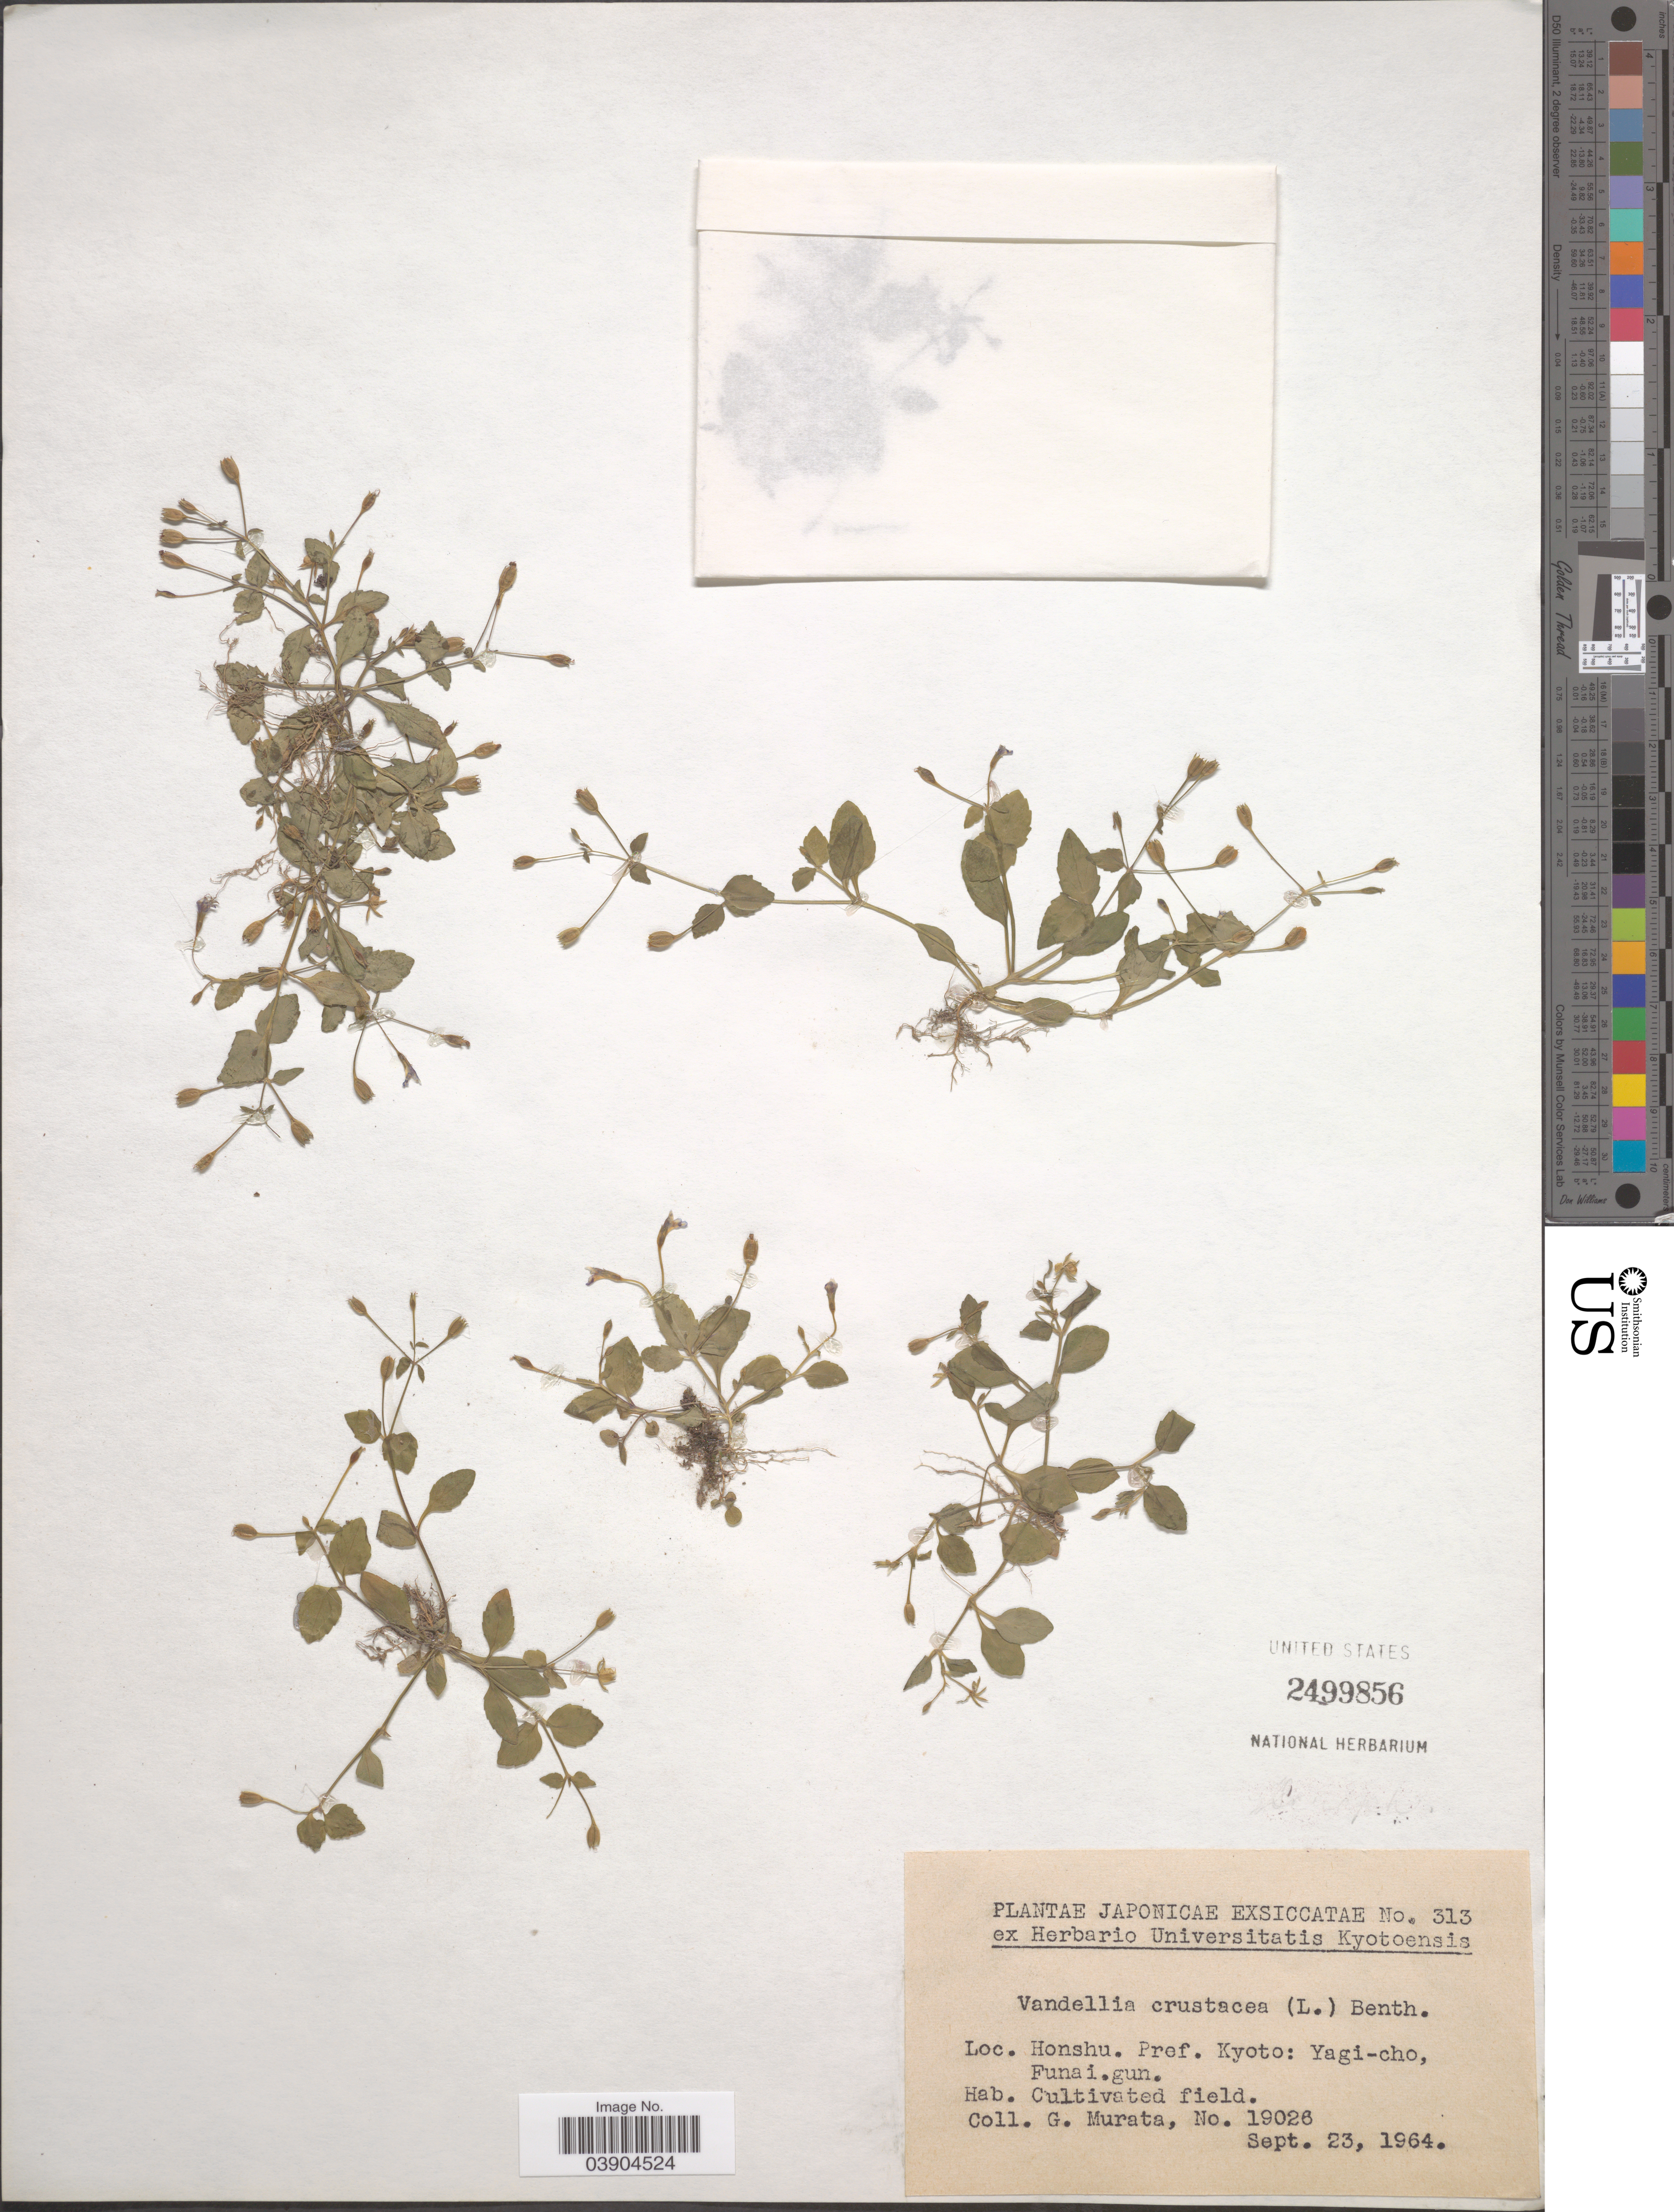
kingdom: Plantae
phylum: Tracheophyta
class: Magnoliopsida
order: Lamiales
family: Linderniaceae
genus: Lindernia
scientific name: Lindernia crustacea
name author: (L.) F. Muell.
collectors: G. Murata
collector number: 19026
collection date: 1964-09-23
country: Japan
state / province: Kyoto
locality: Honshu. Pref. Kyoto: Yagi-cho, Funai.gun.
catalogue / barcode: US 2499856